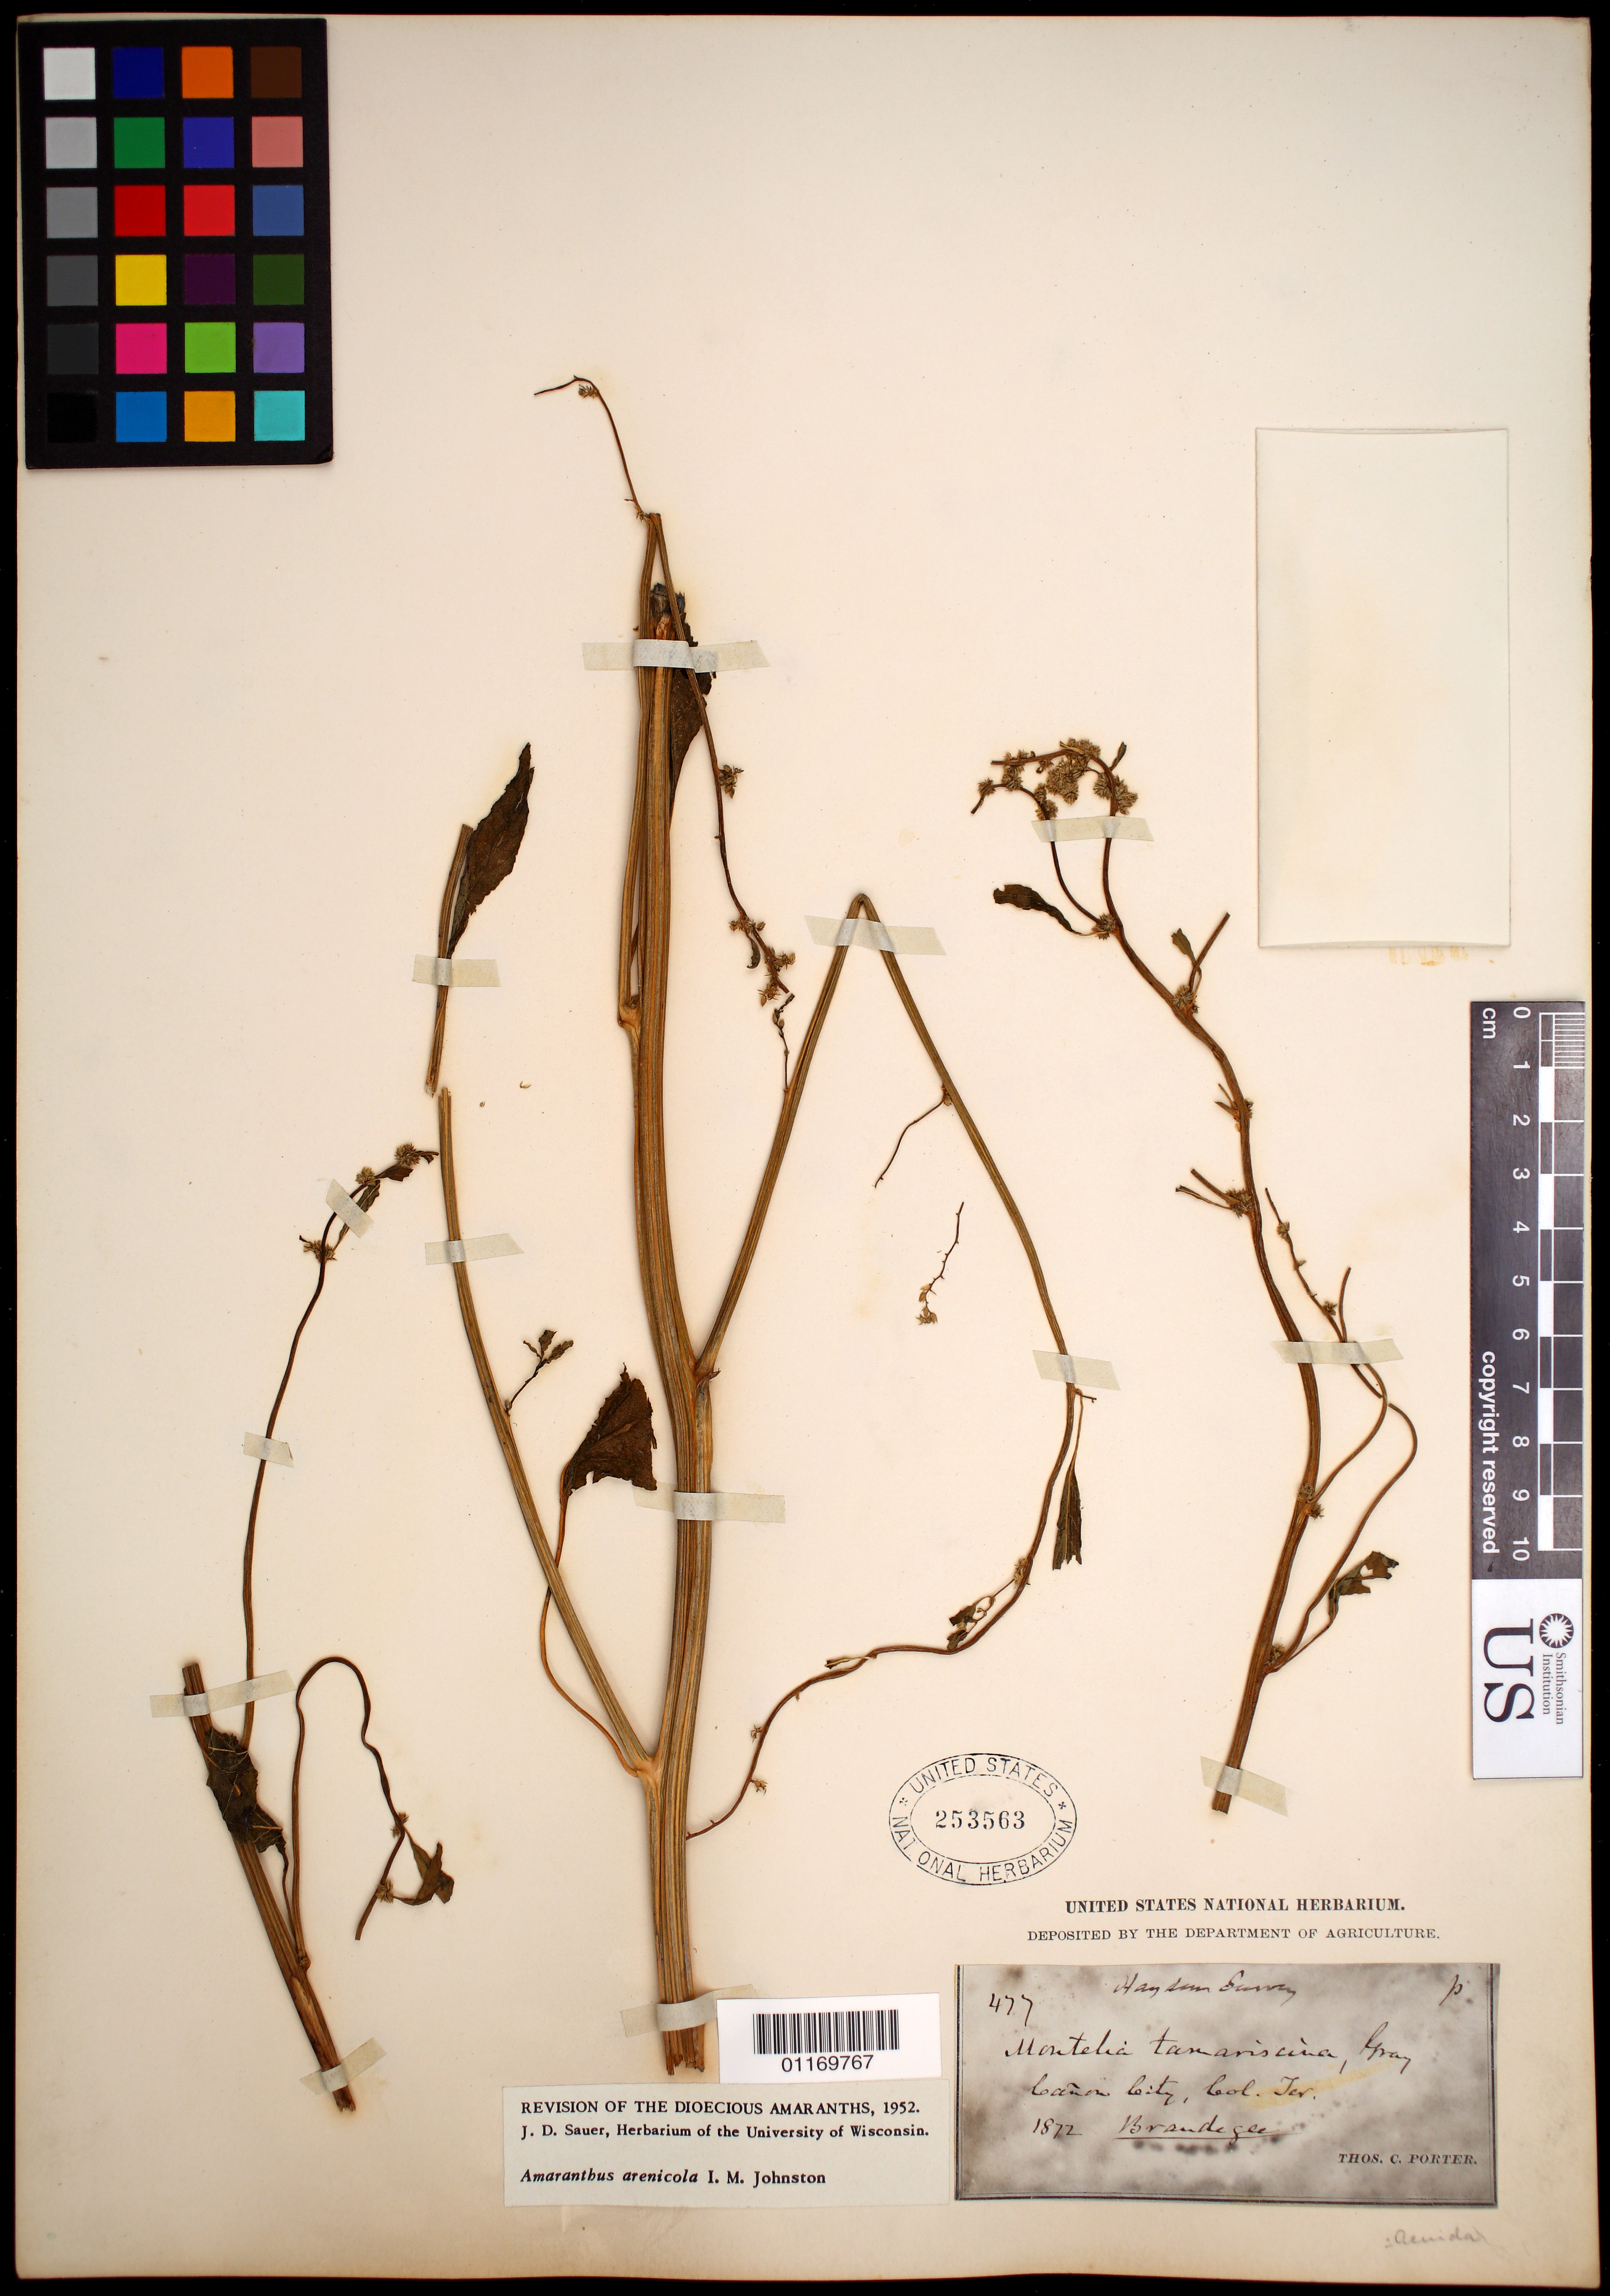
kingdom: Plantae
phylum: Tracheophyta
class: Magnoliopsida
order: Caryophyllales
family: Amaranthaceae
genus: Amaranthus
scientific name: Amaranthus arenicola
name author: I.M. Johnst.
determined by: Johnston, I. M.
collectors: T. S. Brandegee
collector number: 477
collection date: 1872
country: United States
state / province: Colorado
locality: Canon City.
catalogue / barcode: US 253563